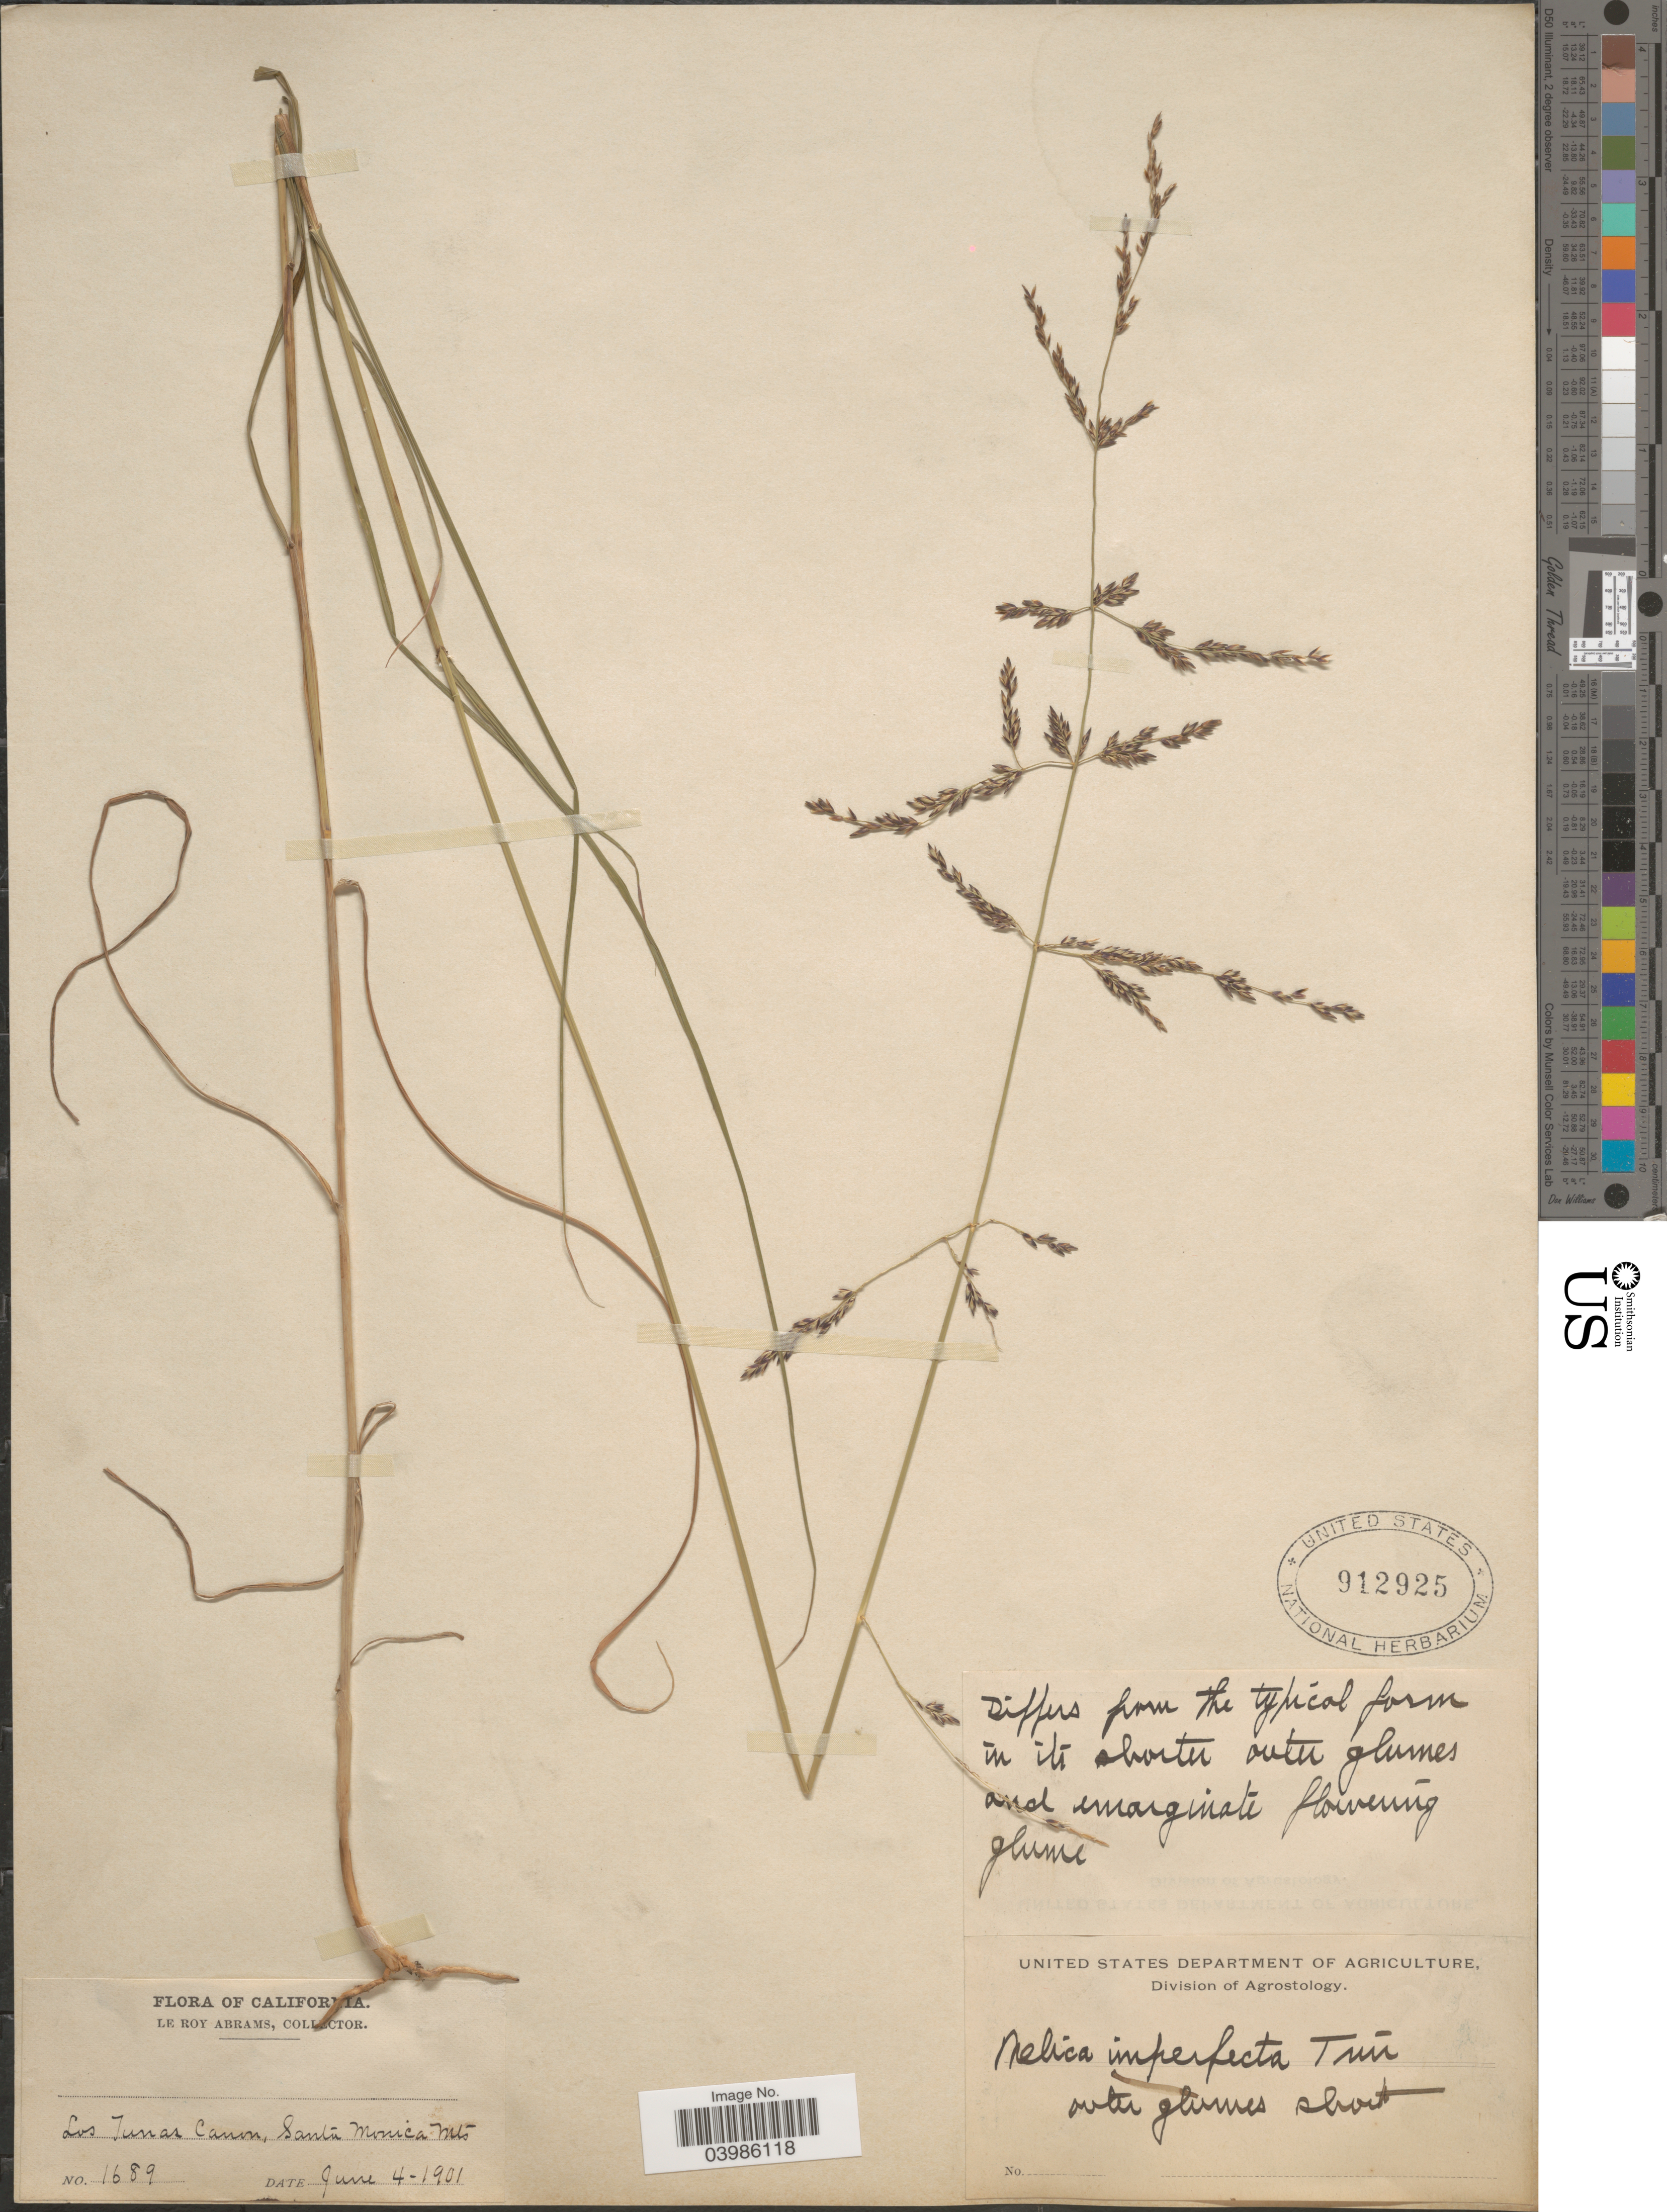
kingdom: Plantae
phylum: Tracheophyta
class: Liliopsida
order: Poales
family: Poaceae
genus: Melica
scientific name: Melica imperfecta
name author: Trin.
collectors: L. Abrams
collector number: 1689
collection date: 1901-06-04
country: United States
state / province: California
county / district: Los Angeles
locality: Los Tunas Canon, Santa Monica Mts.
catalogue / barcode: US 912925